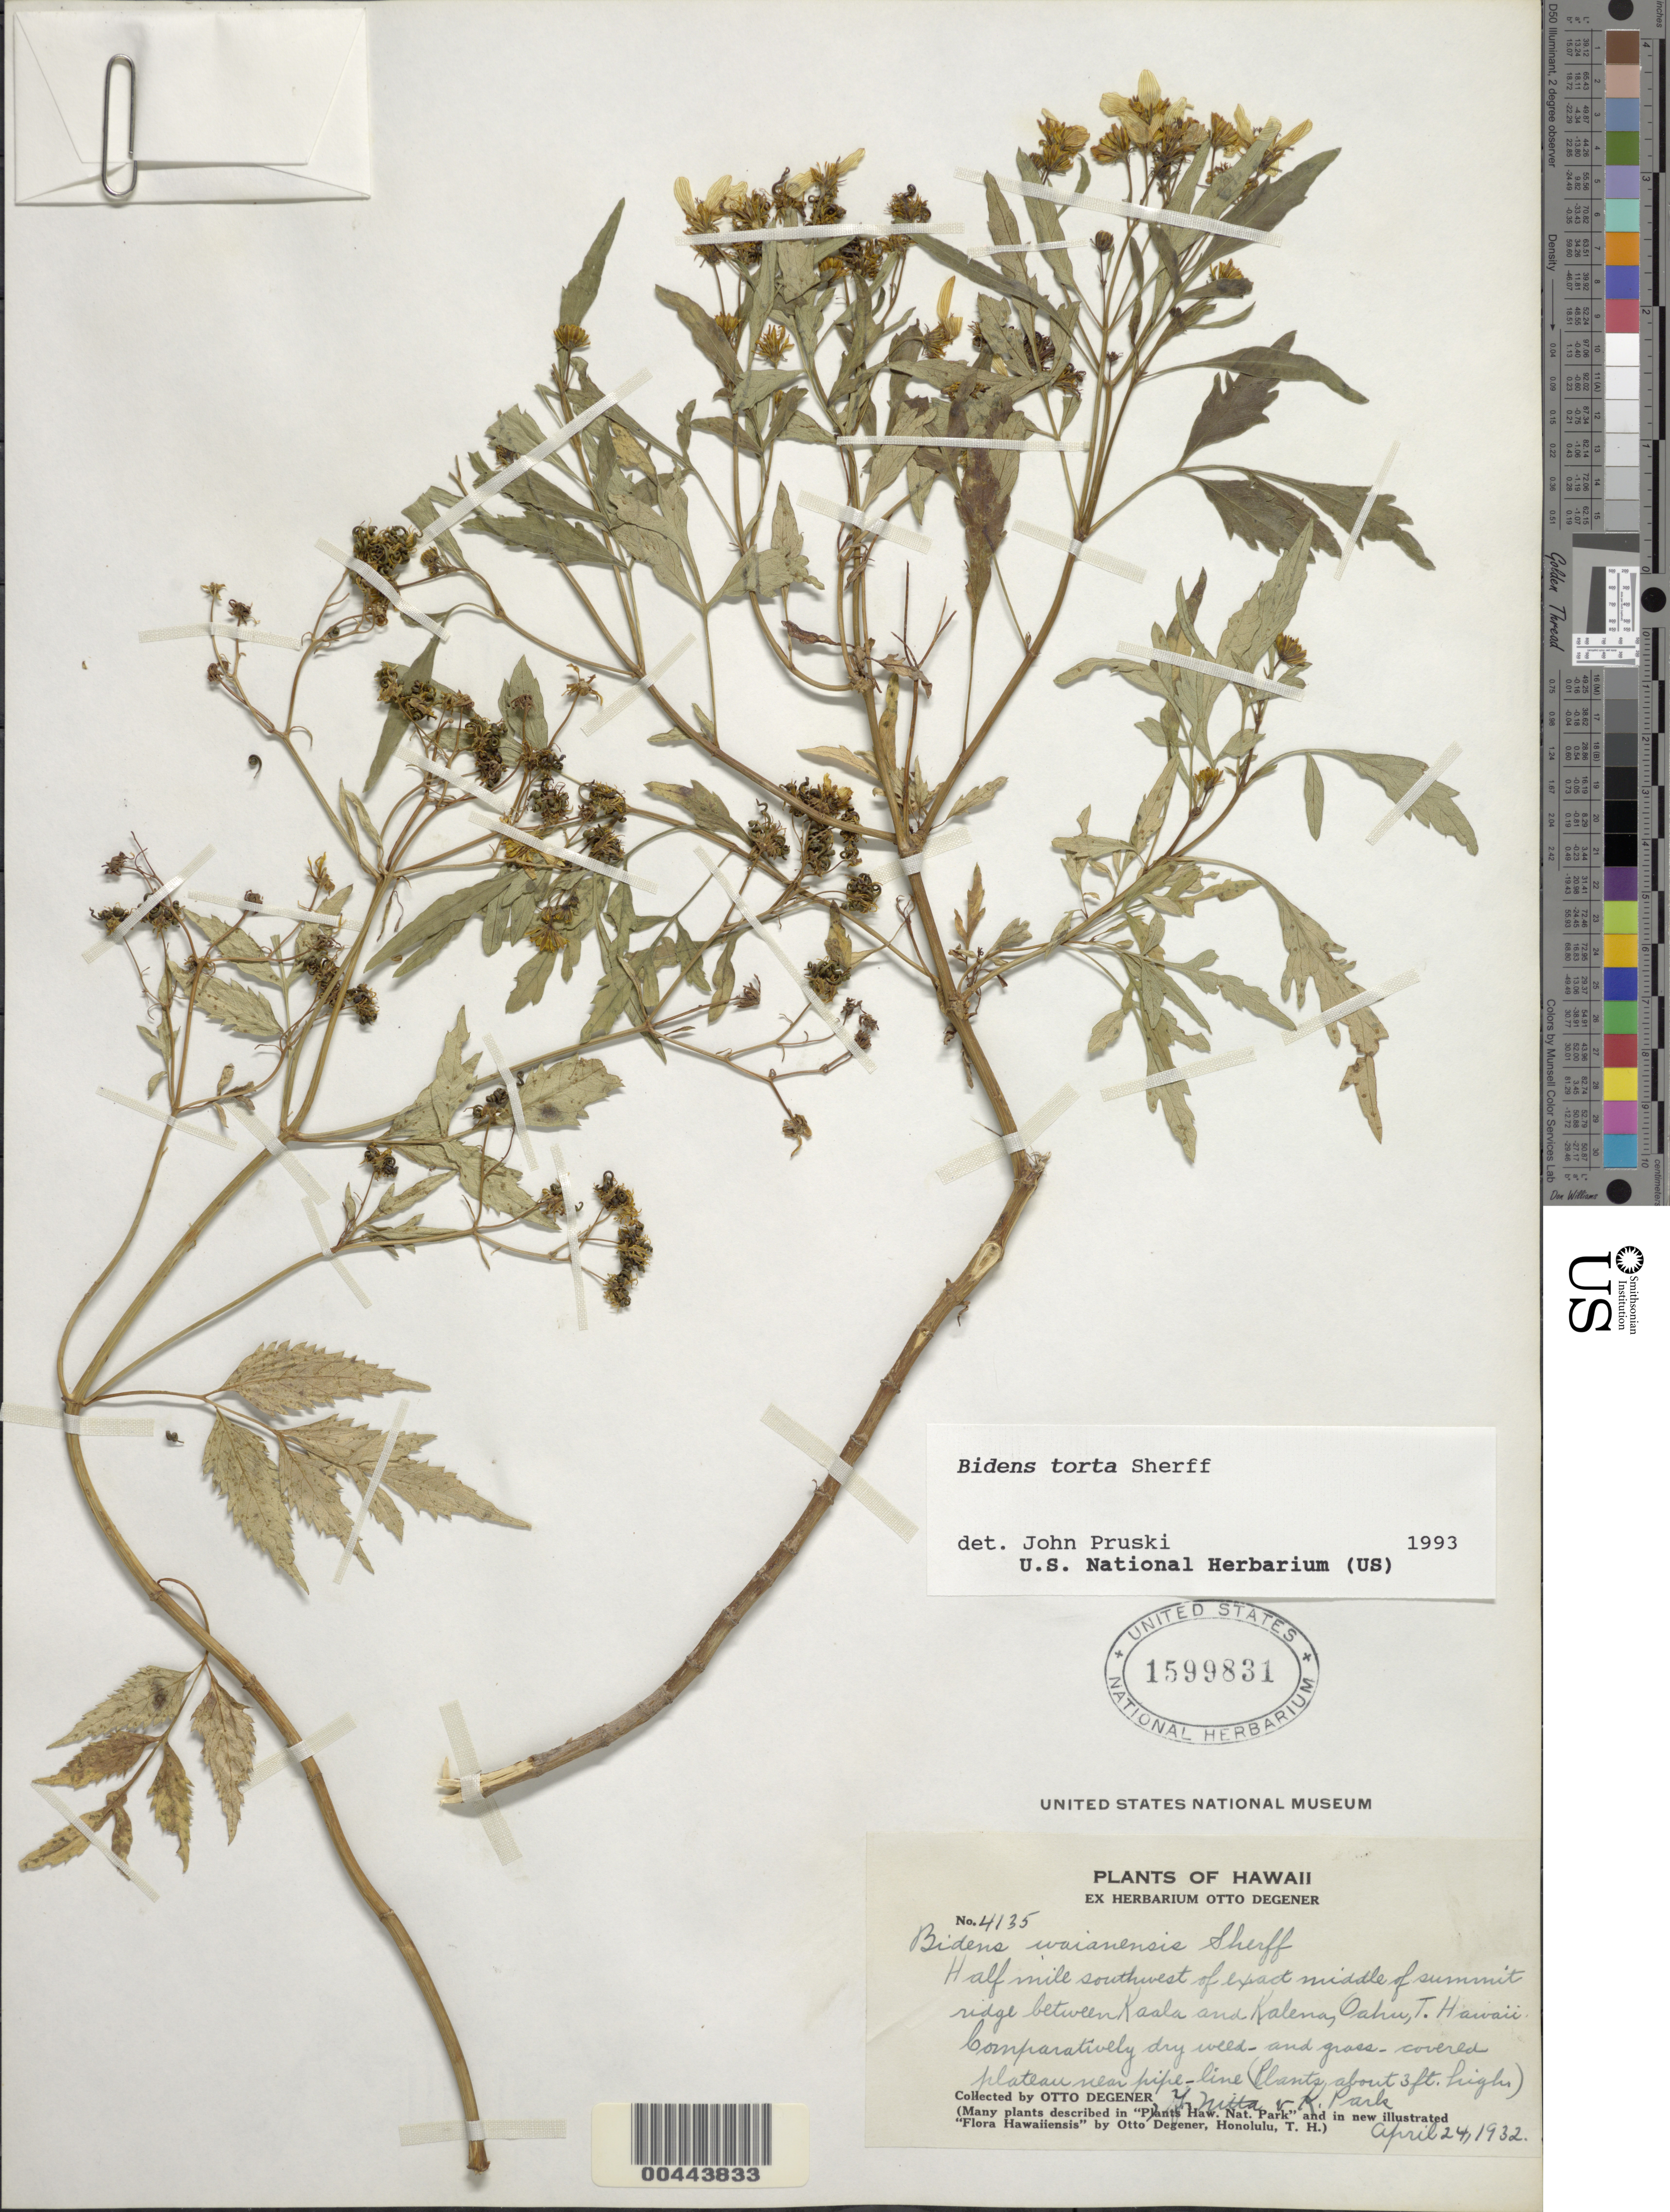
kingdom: Plantae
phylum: Tracheophyta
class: Magnoliopsida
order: Asterales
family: Asteraceae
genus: Bidens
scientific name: Bidens torta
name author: Sherff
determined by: Pruski, J. F.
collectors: O. Degener, G. Nitta & K. Park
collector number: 4135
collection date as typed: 24 Apr 1932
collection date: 1932-04-24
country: United States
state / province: Hawaii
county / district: Honolulu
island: Oahu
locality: Half mile SW of exact middle of summit ridge between Kaala and Kalena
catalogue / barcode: US 1599831